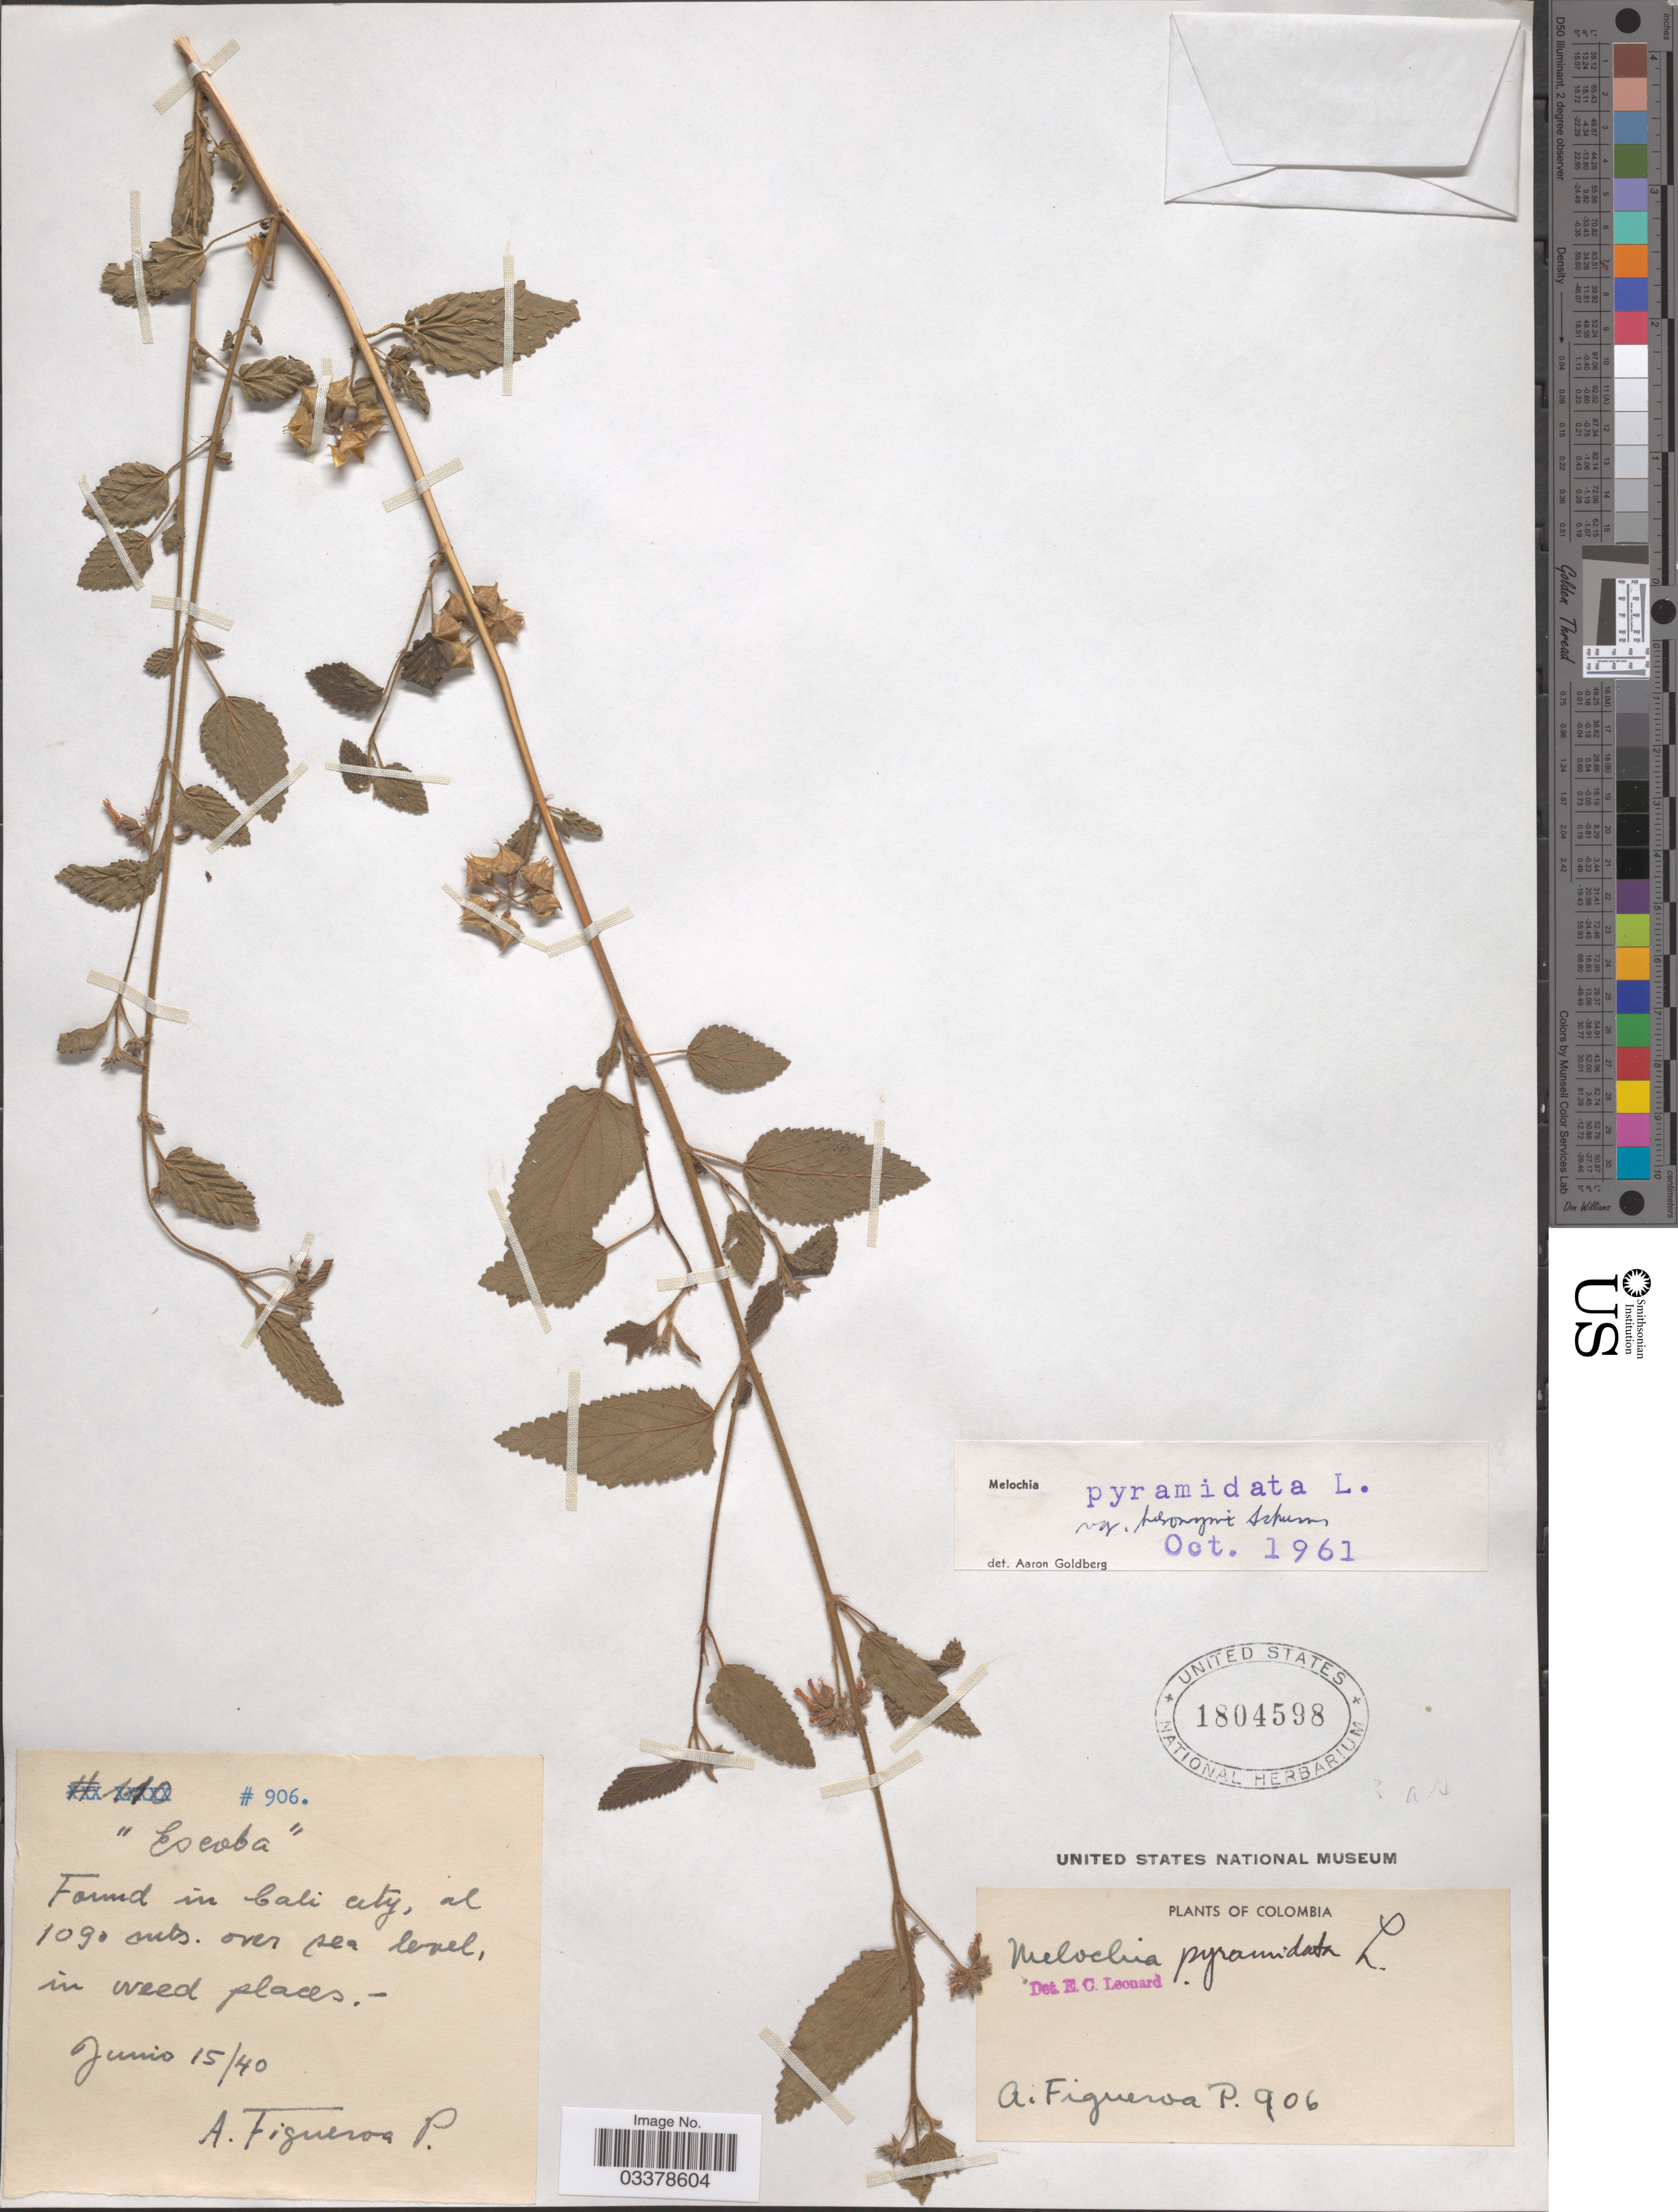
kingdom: Plantae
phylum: Tracheophyta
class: Magnoliopsida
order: Malvales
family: Malvaceae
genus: Melochia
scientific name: Melochia pyramidata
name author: L.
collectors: A. Figueroa P.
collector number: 906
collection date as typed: Transcribed d/m/y: 15/6/40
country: Colombia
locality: Found in Cali city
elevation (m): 1090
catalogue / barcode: US 1804598